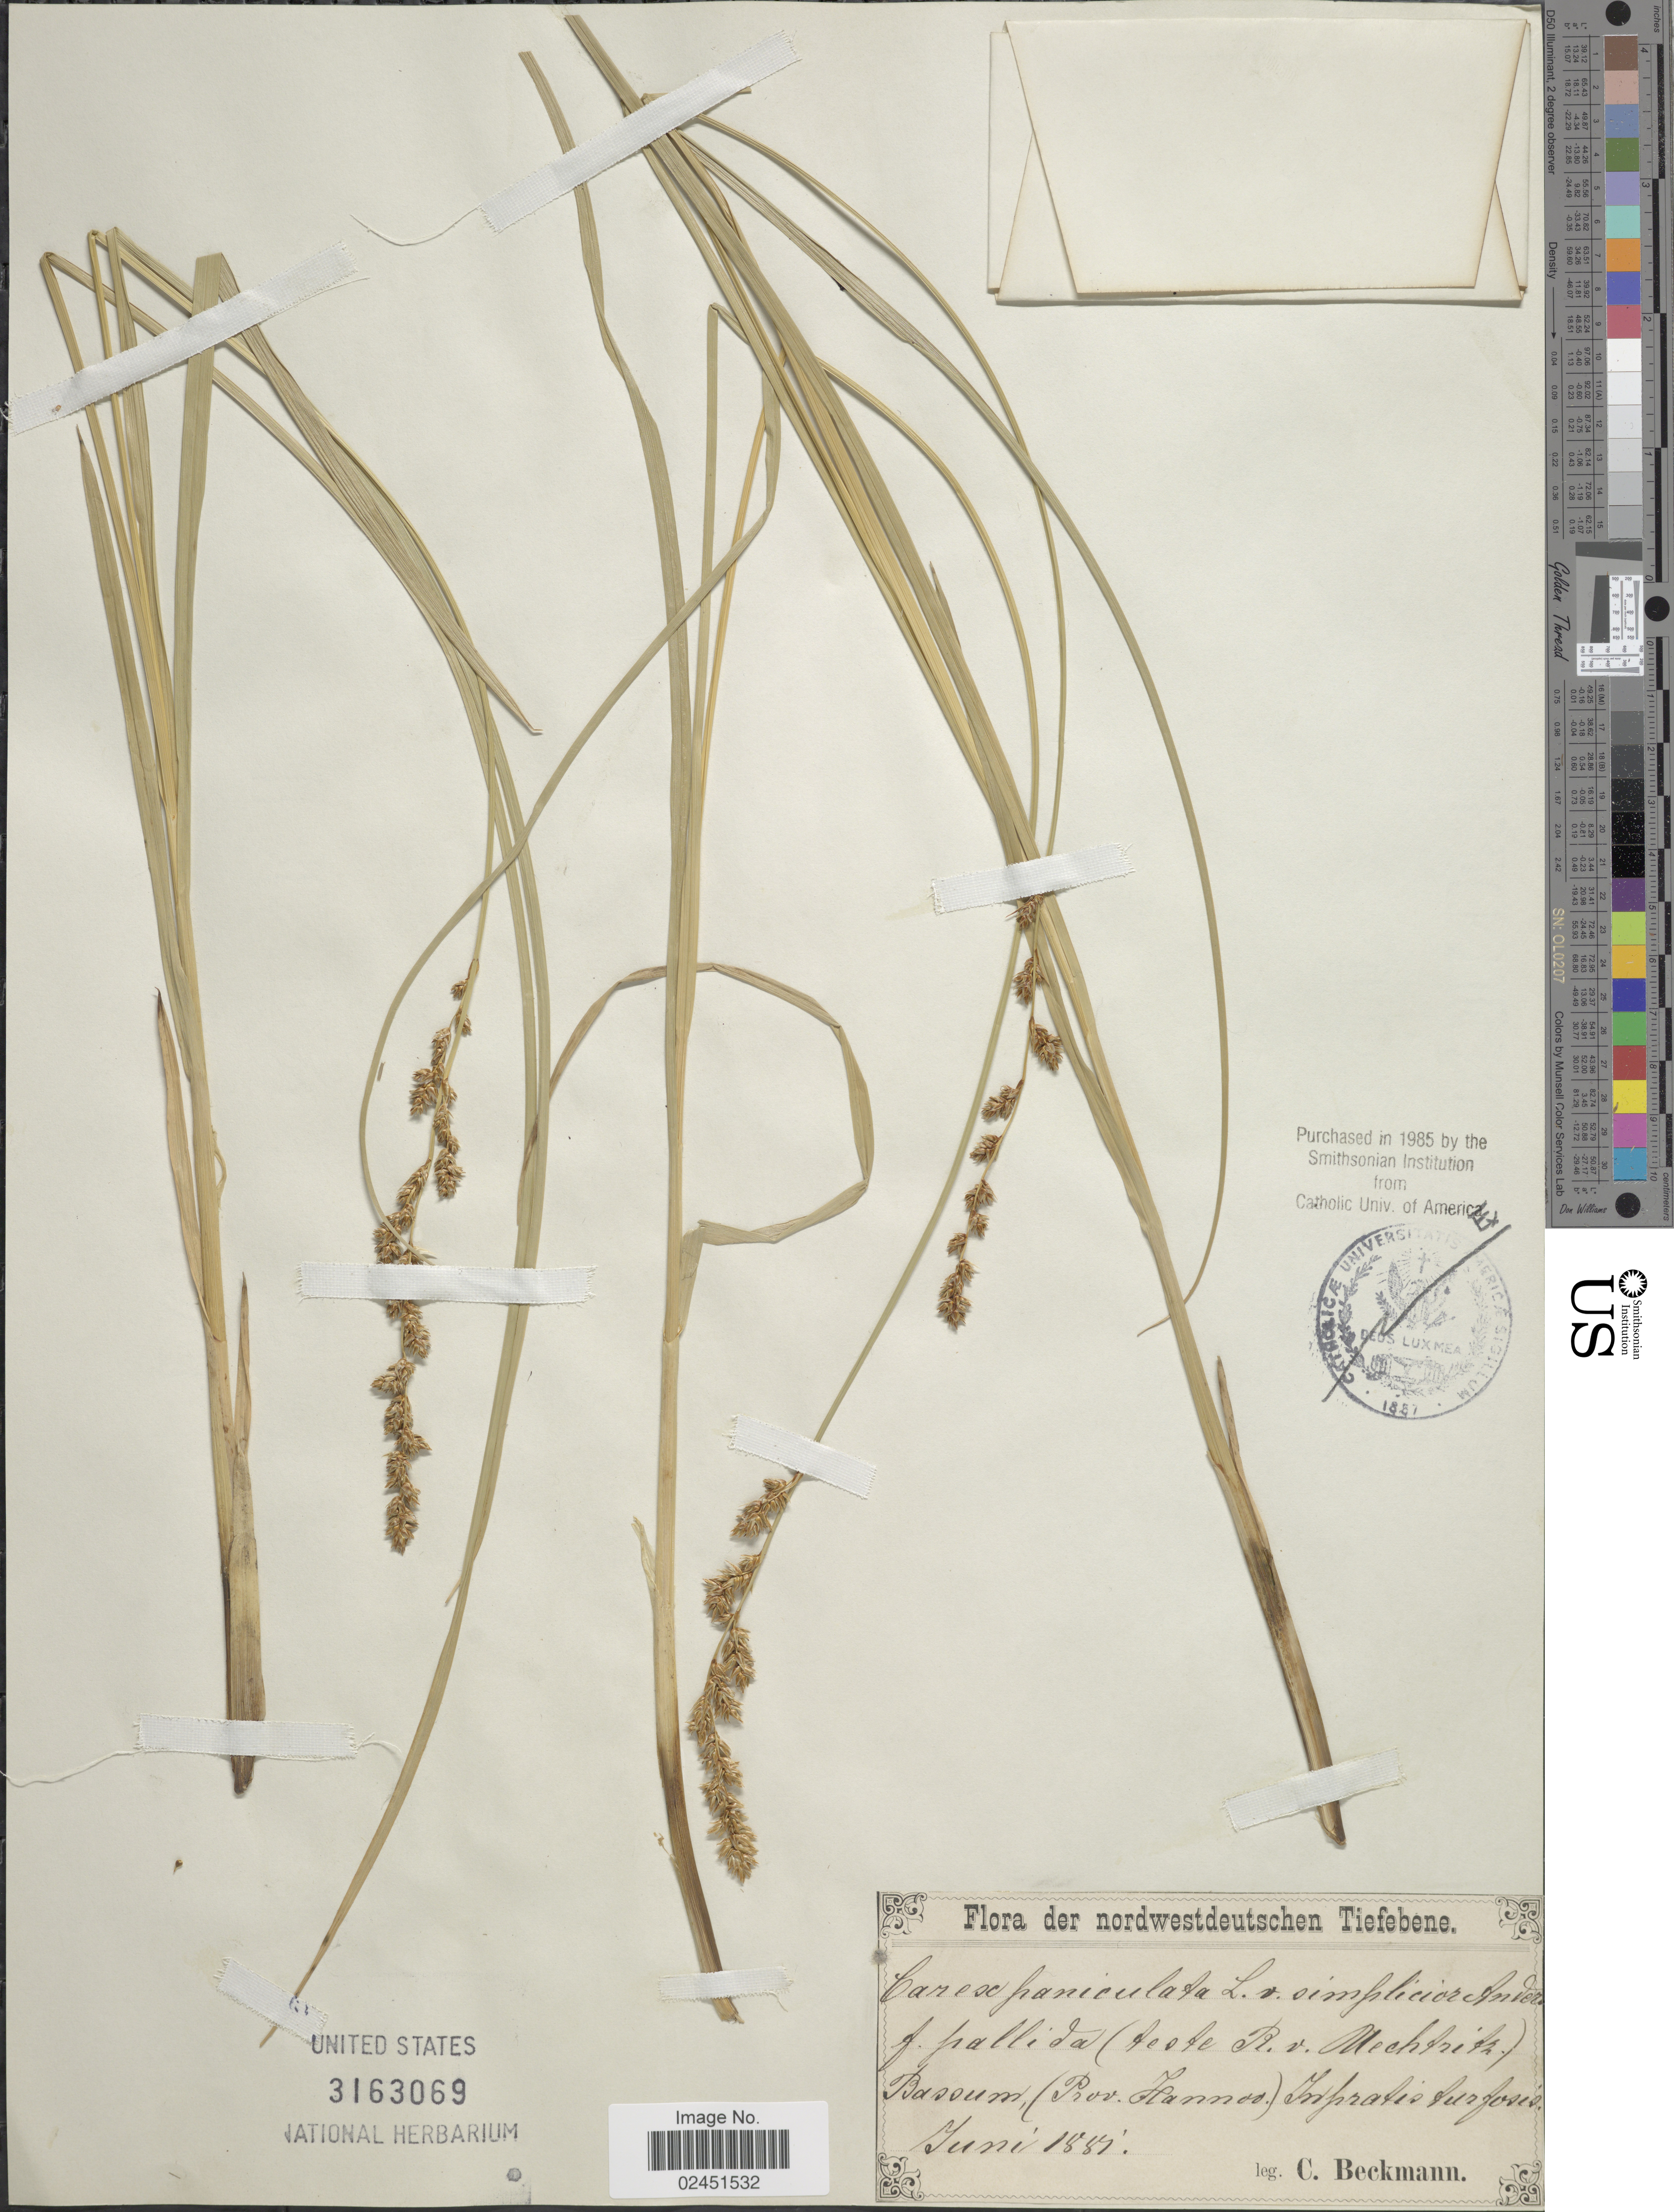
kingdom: Plantae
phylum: Tracheophyta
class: Liliopsida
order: Poales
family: Cyperaceae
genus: Carex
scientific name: Carex paniculata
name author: L.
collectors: C. Beckmann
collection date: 1881-06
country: Germany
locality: Nordwestdeutschen Tiefebene. Bassum (Prov. Hannover), In pratis furfosis [interpreted]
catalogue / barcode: US 3163069